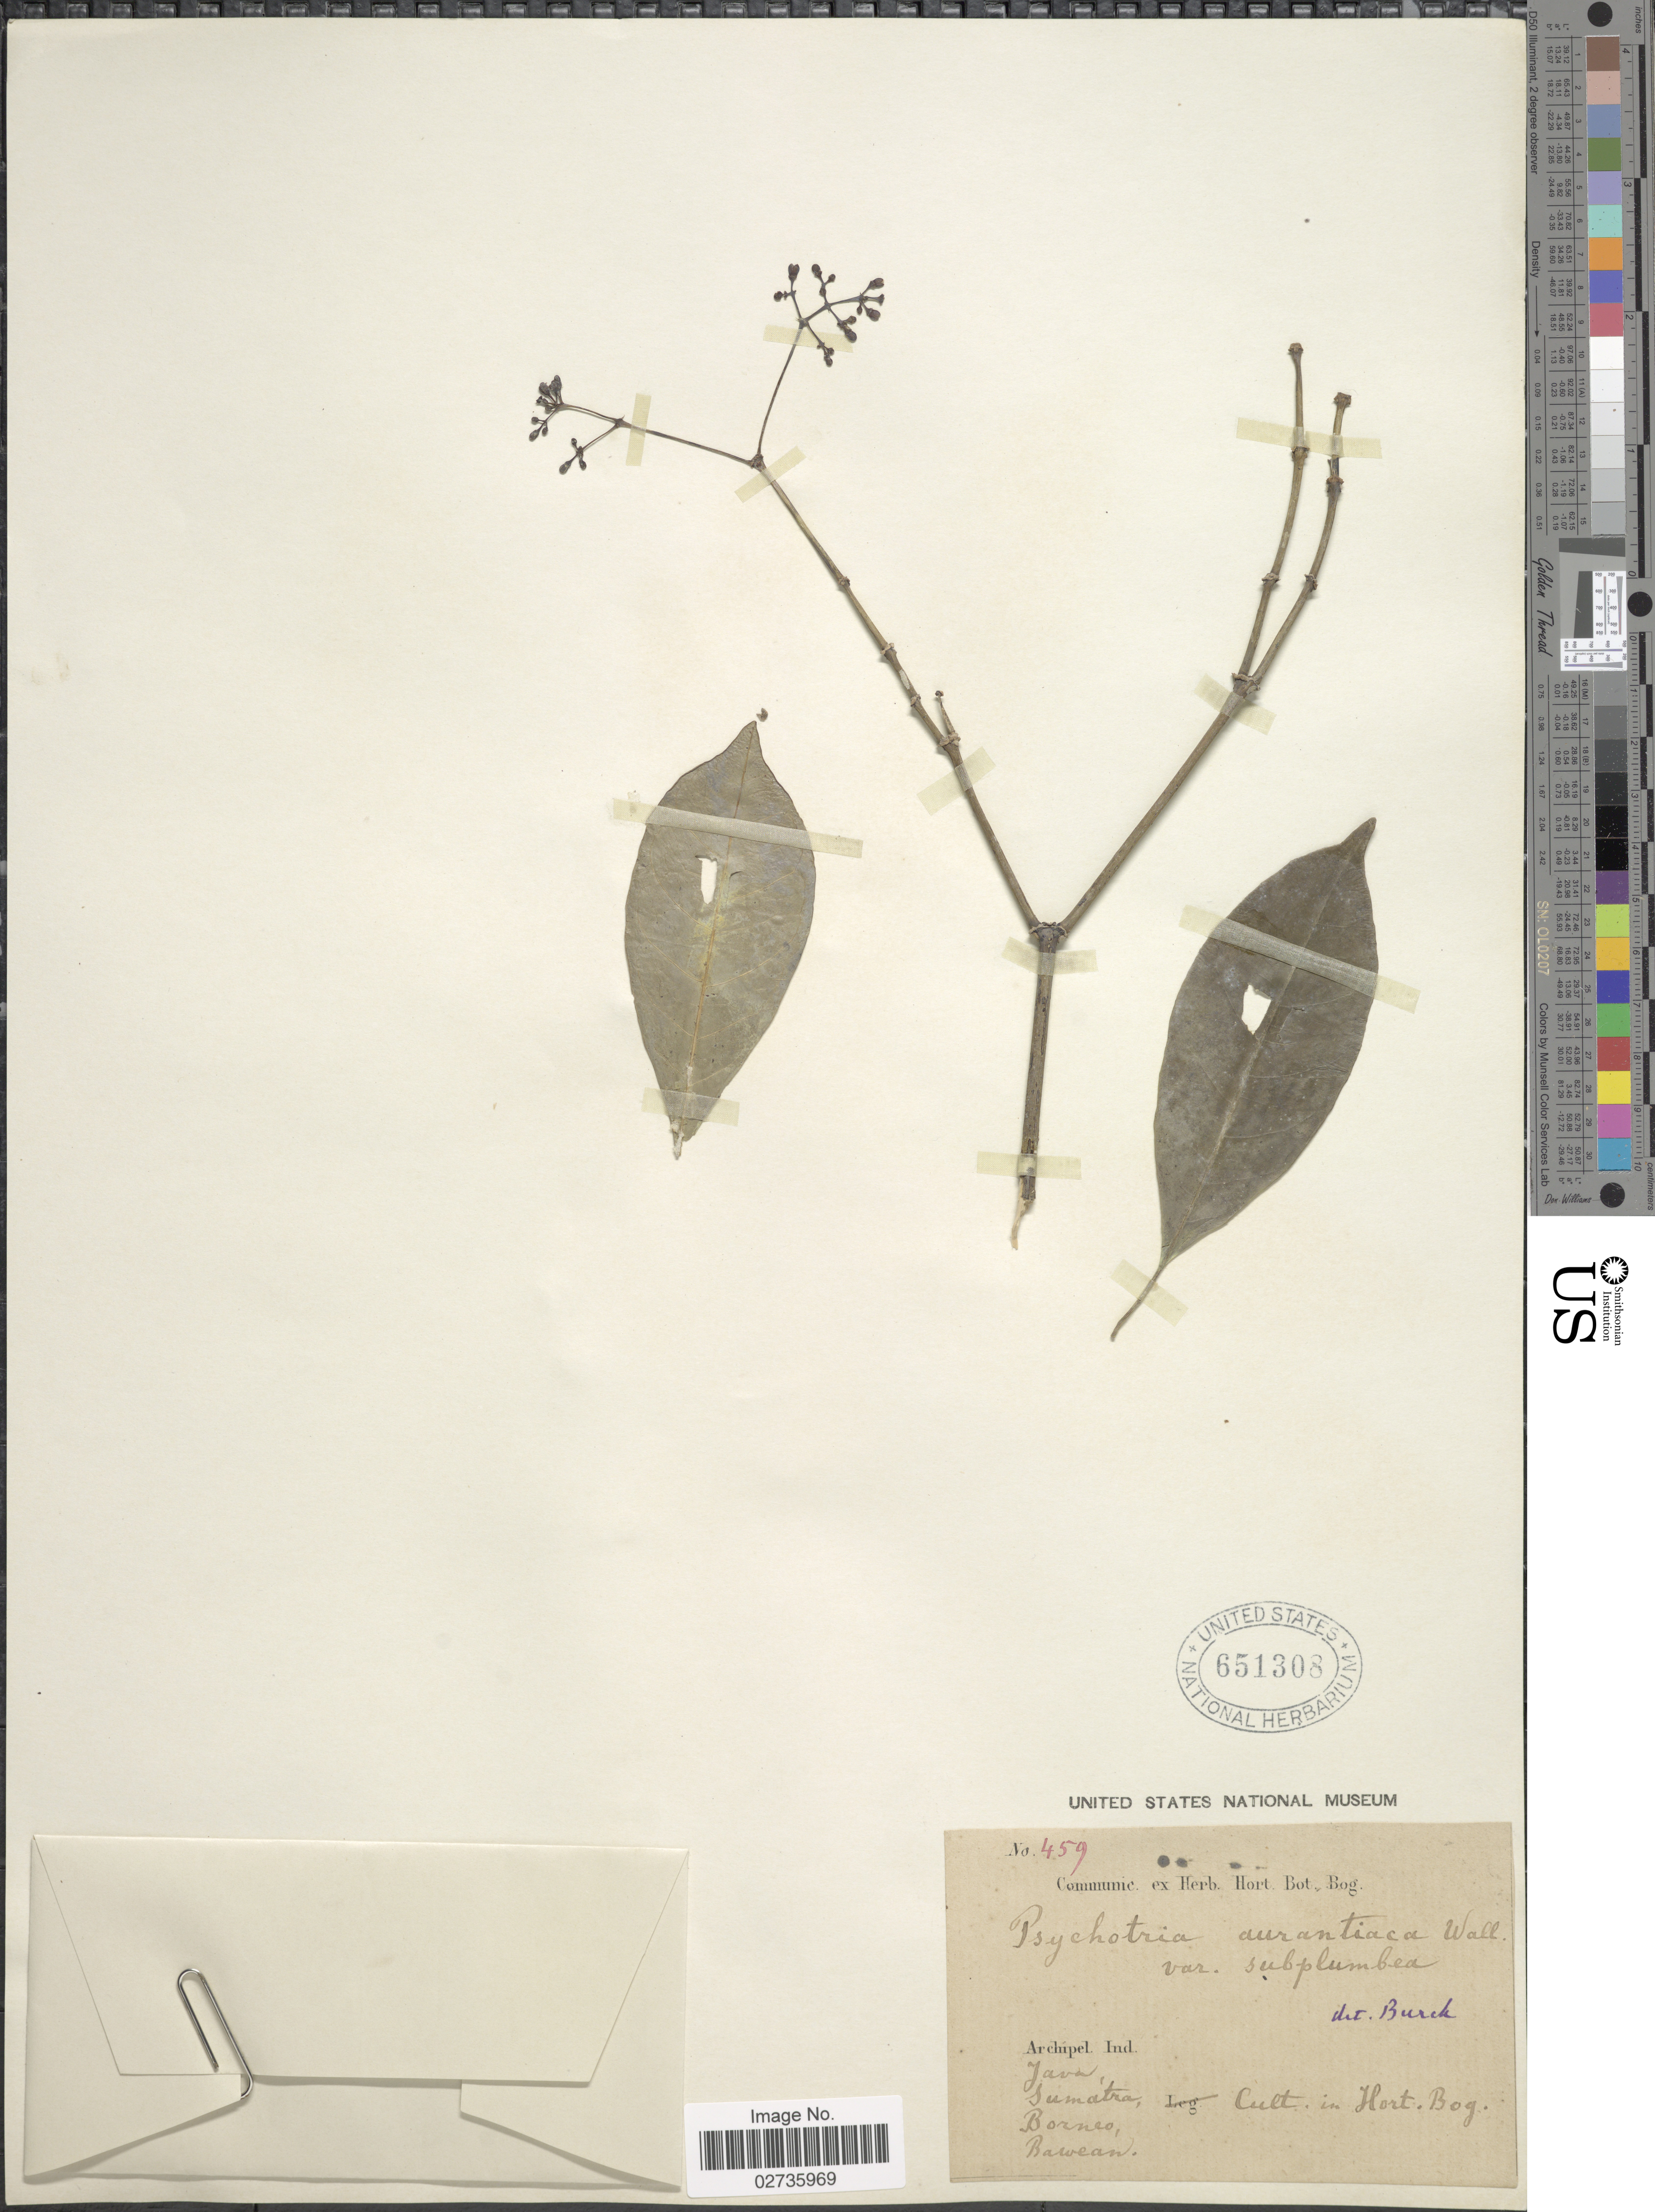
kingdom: Plantae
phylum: Tracheophyta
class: Magnoliopsida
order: Gentianales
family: Rubiaceae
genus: Psychotria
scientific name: Psychotria aurantiaca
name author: Wall.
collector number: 459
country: Indonesia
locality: Archipel. Ind. Java, Sumatra, Borneo, Bawean, Cult in Hort. Bog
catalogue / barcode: US 651308